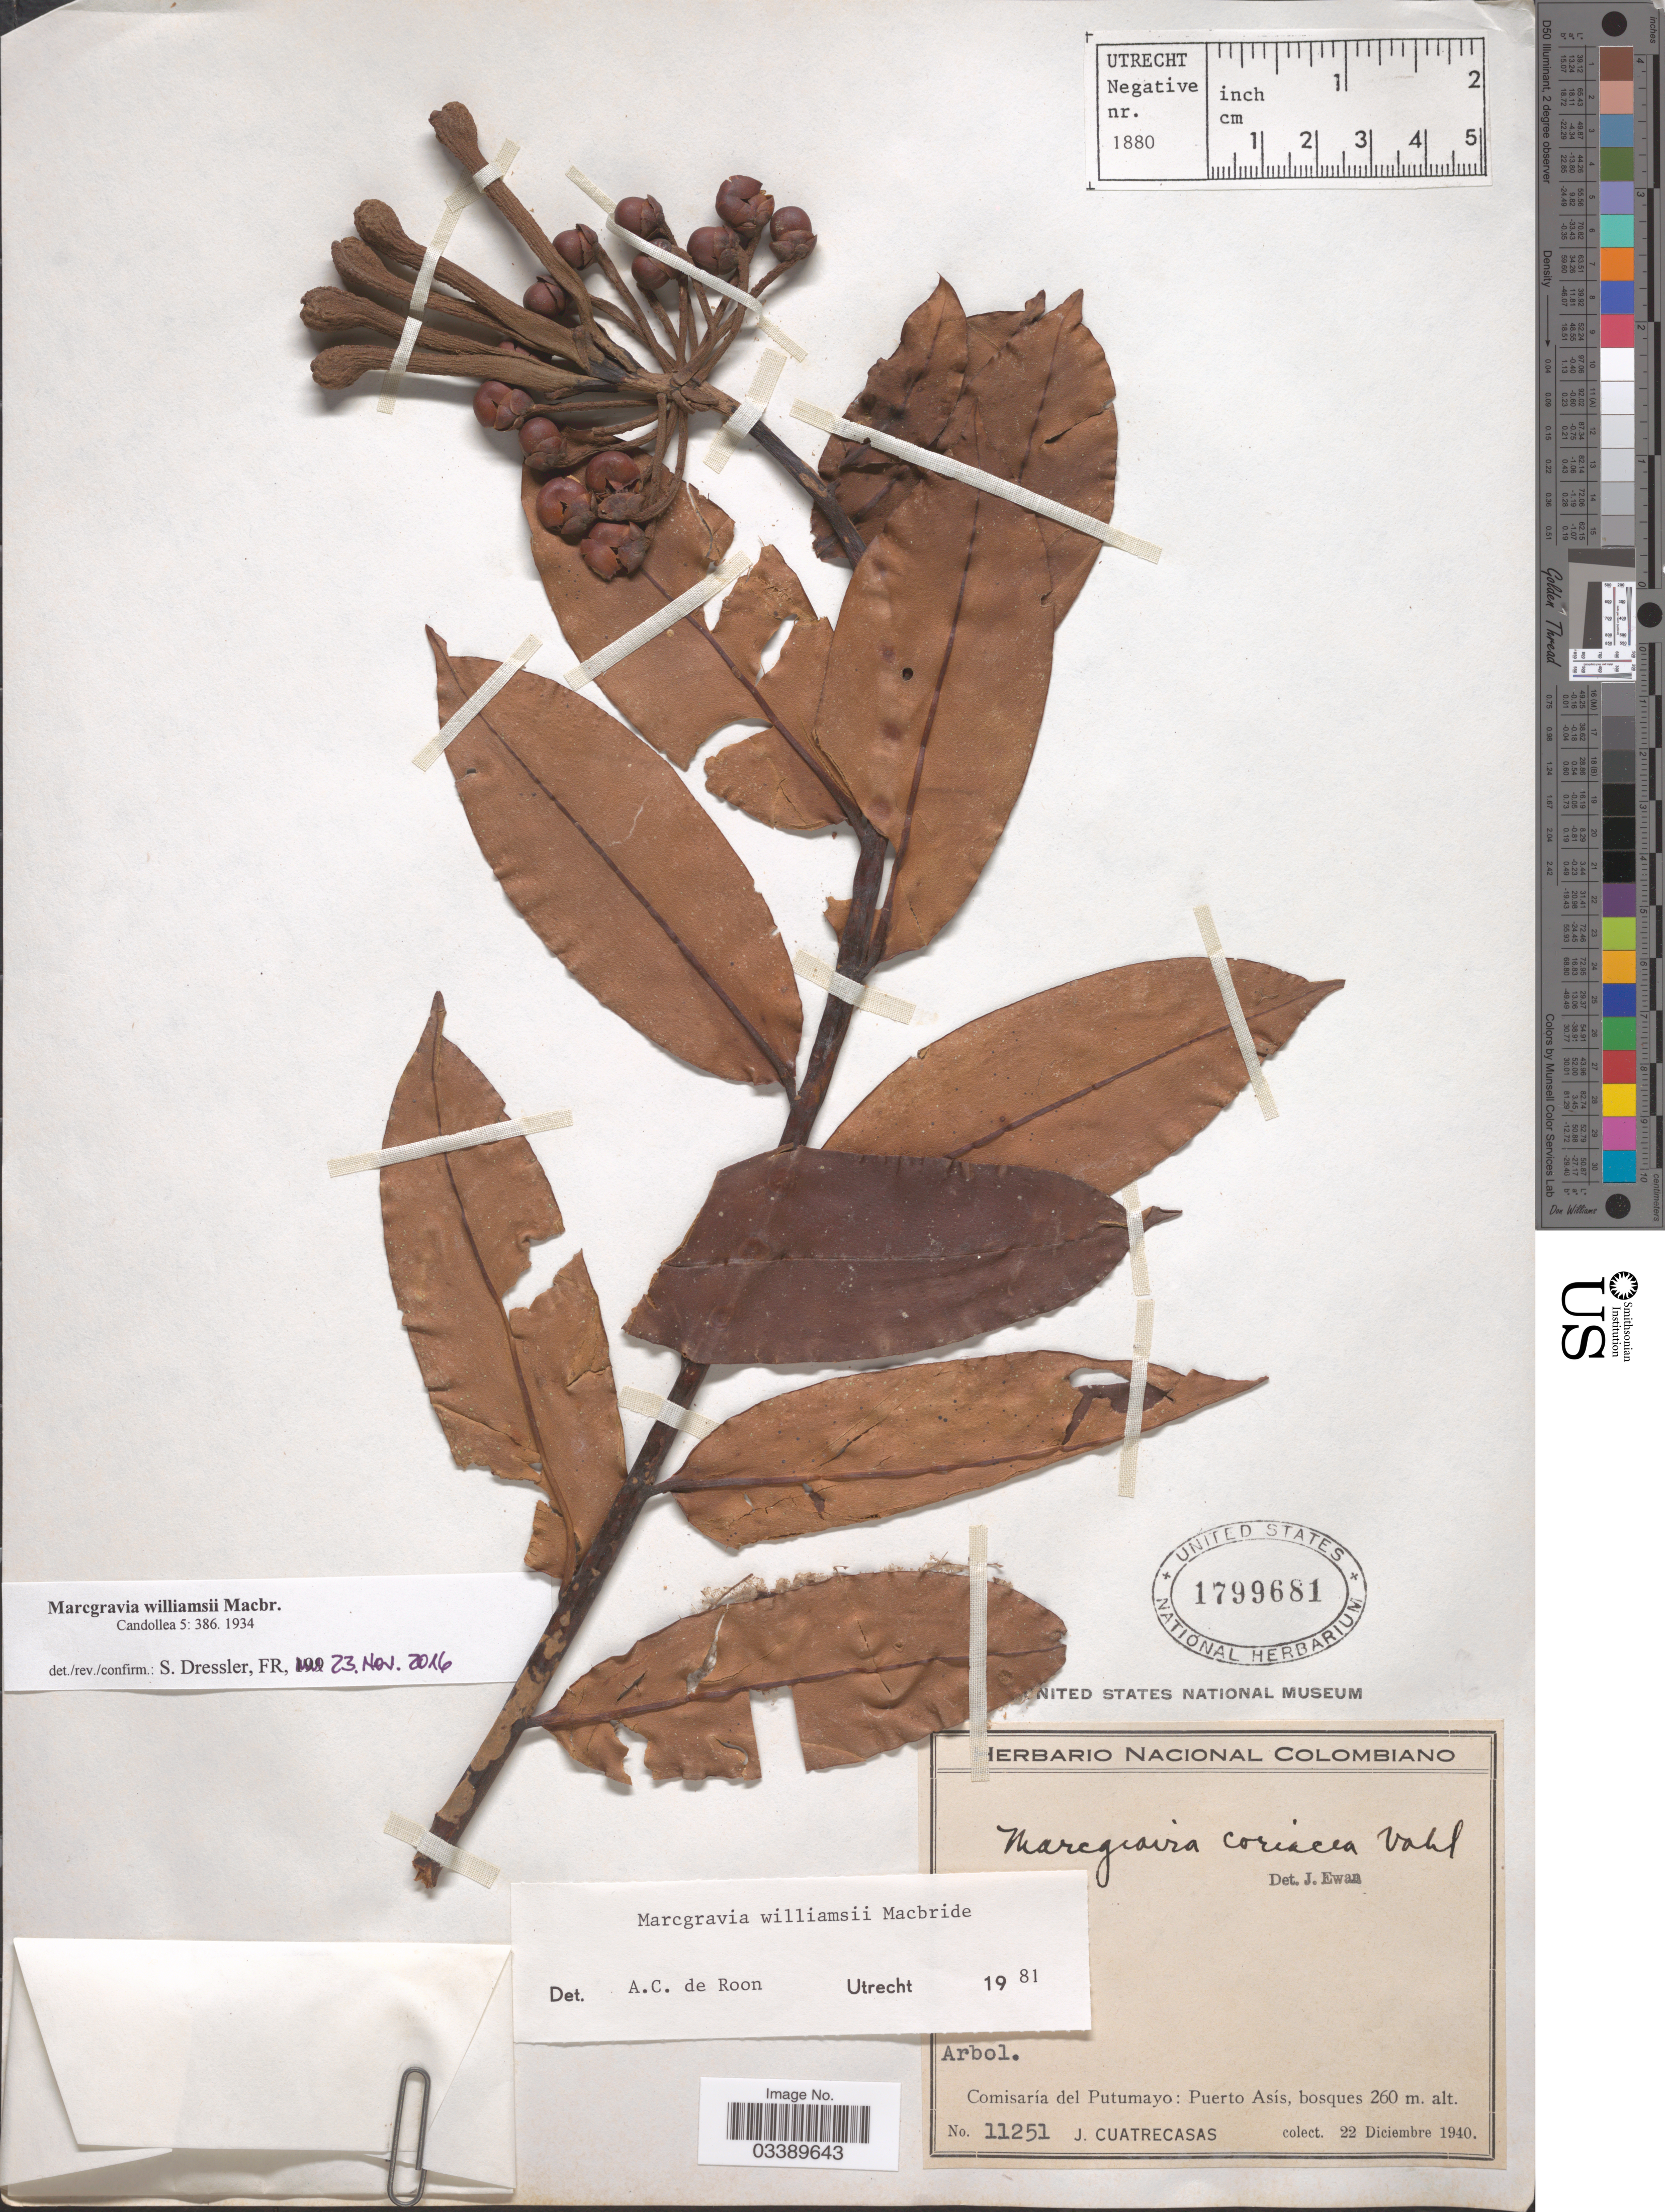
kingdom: Plantae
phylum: Tracheophyta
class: Magnoliopsida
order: Ericales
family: Marcgraviaceae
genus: Marcgravia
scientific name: Marcgravia williamsii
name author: J.F. Macbr.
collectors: J. Cuatrecasas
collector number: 11251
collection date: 1940-12-22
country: Colombia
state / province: Putumayo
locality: Comisaría del Putumayo: Puerto Asís.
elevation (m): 260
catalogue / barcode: US 1799681